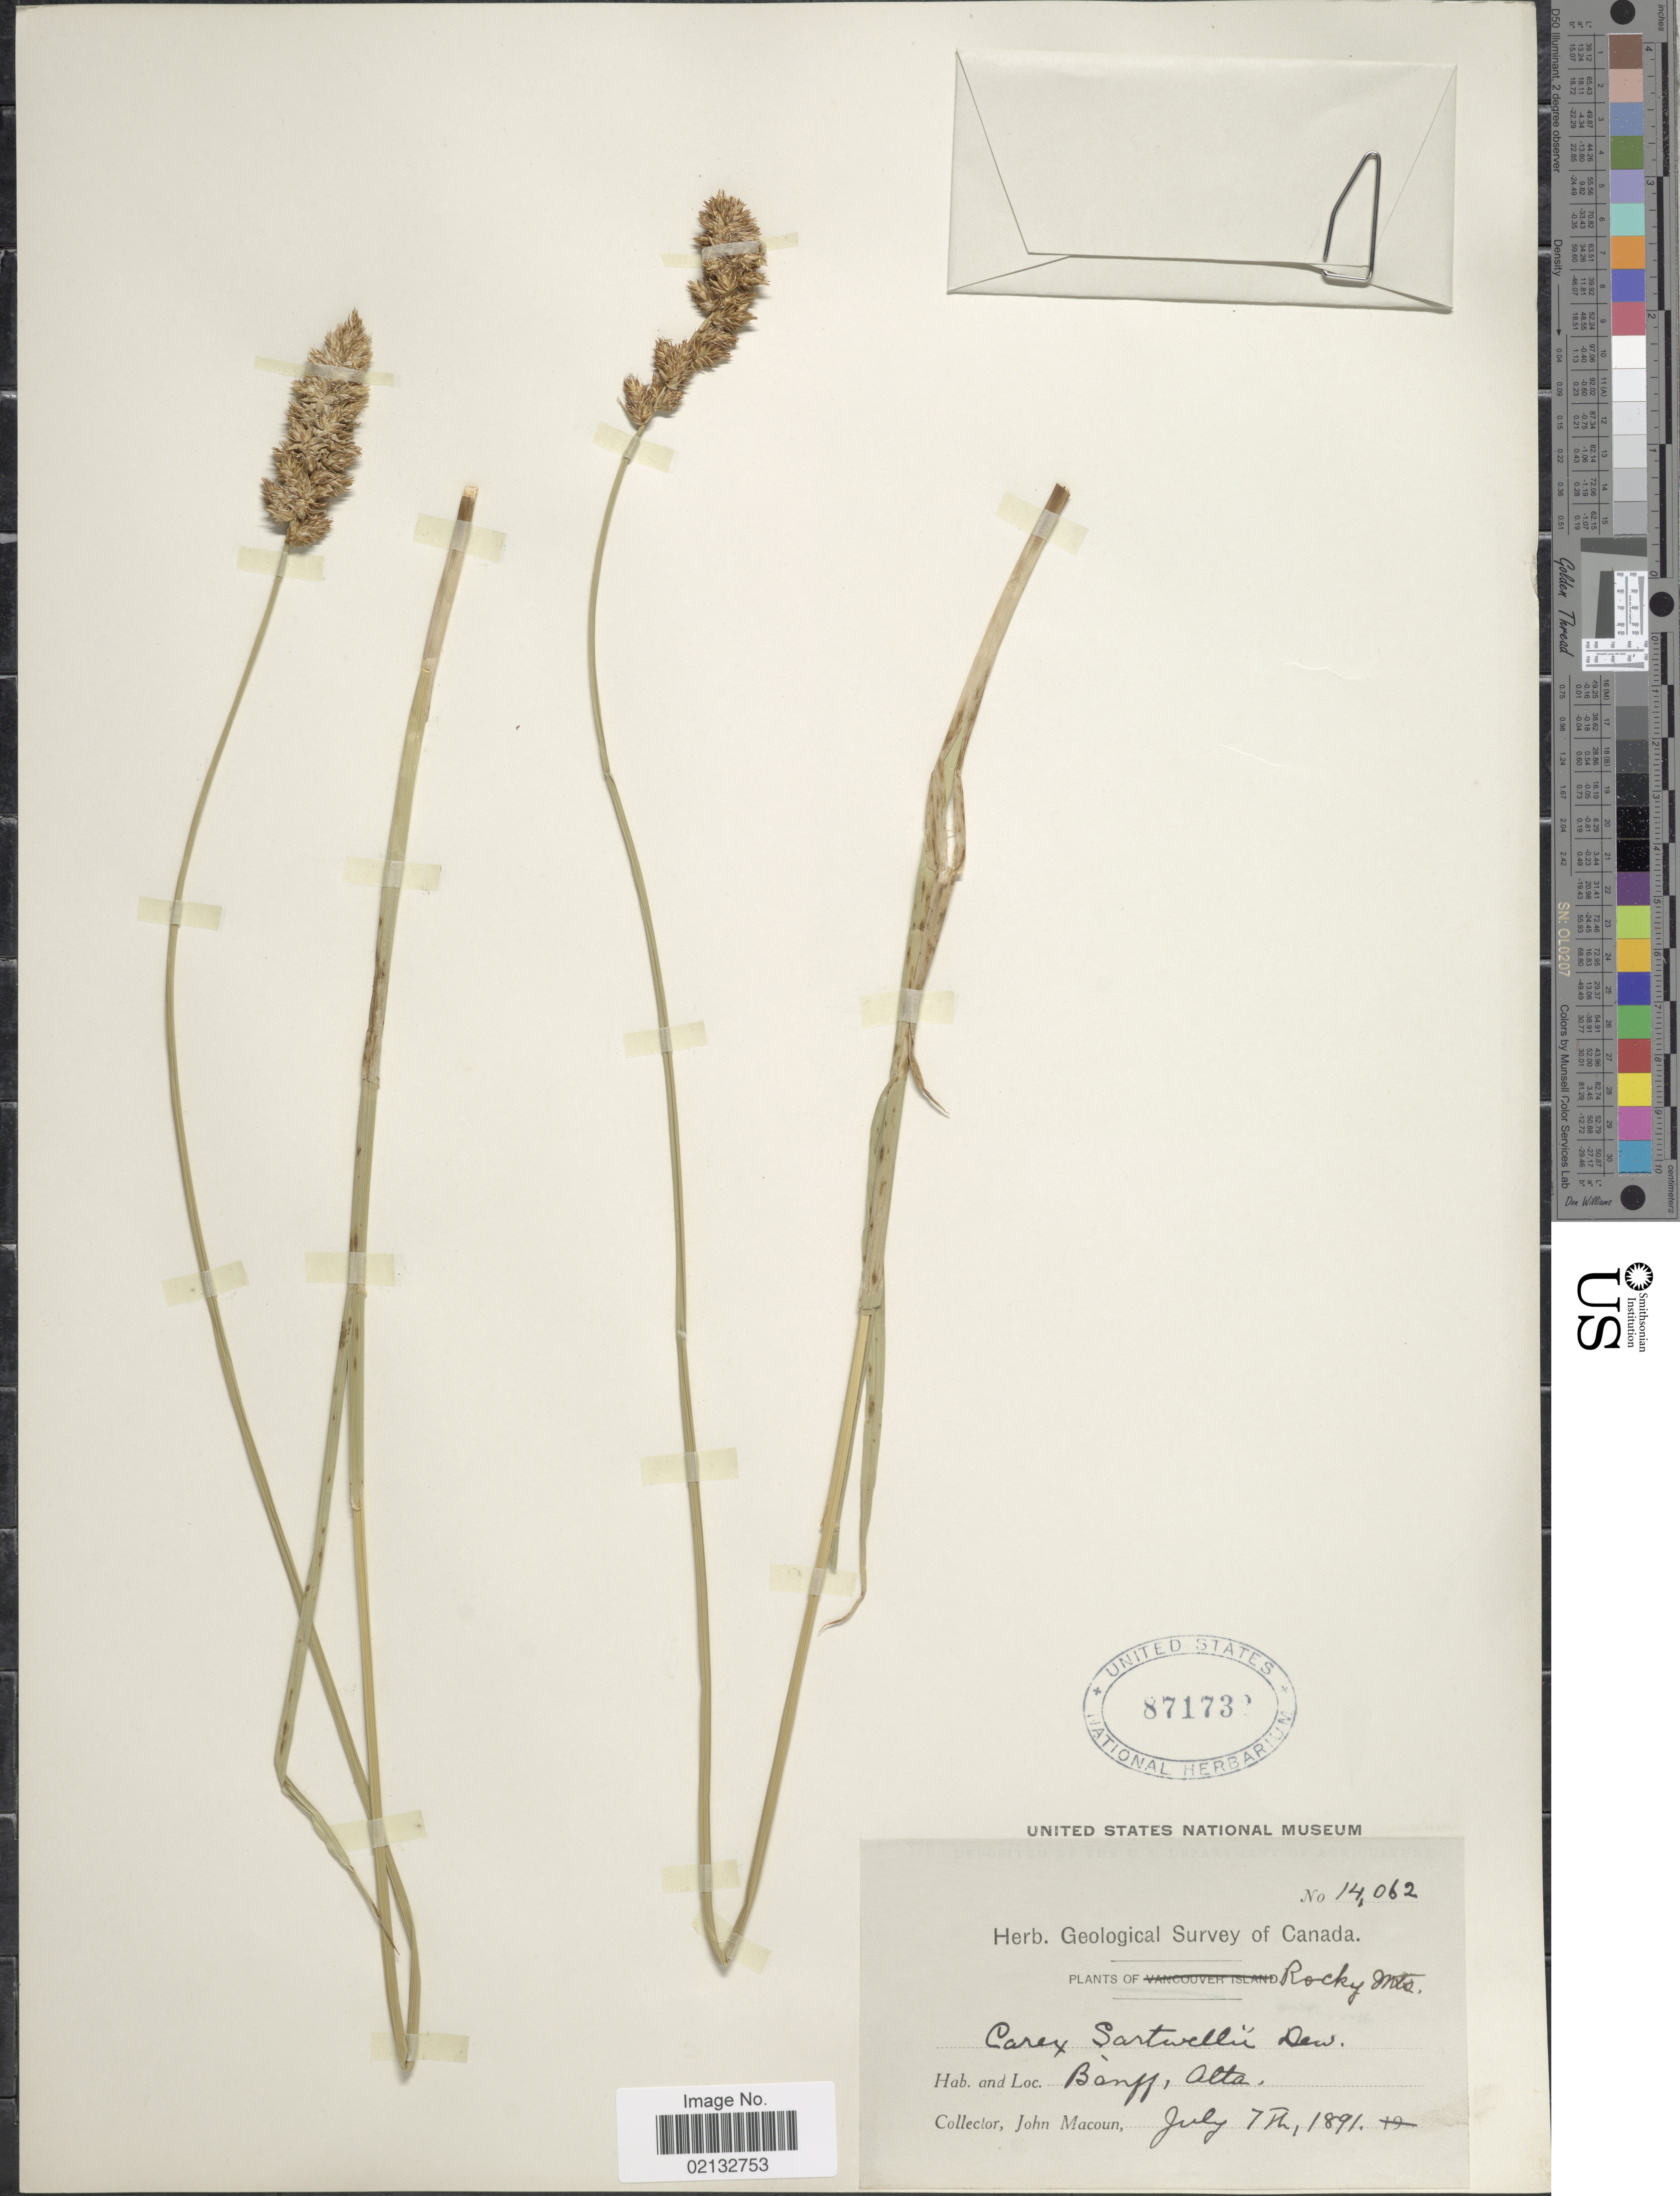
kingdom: Plantae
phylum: Tracheophyta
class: Liliopsida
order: Poales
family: Cyperaceae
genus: Carex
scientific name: Carex sartwellii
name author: Dewey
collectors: J. Macoun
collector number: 14062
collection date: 1891-07-07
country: Canada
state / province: Alberta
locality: Rocky Mts. Banff, Alta.